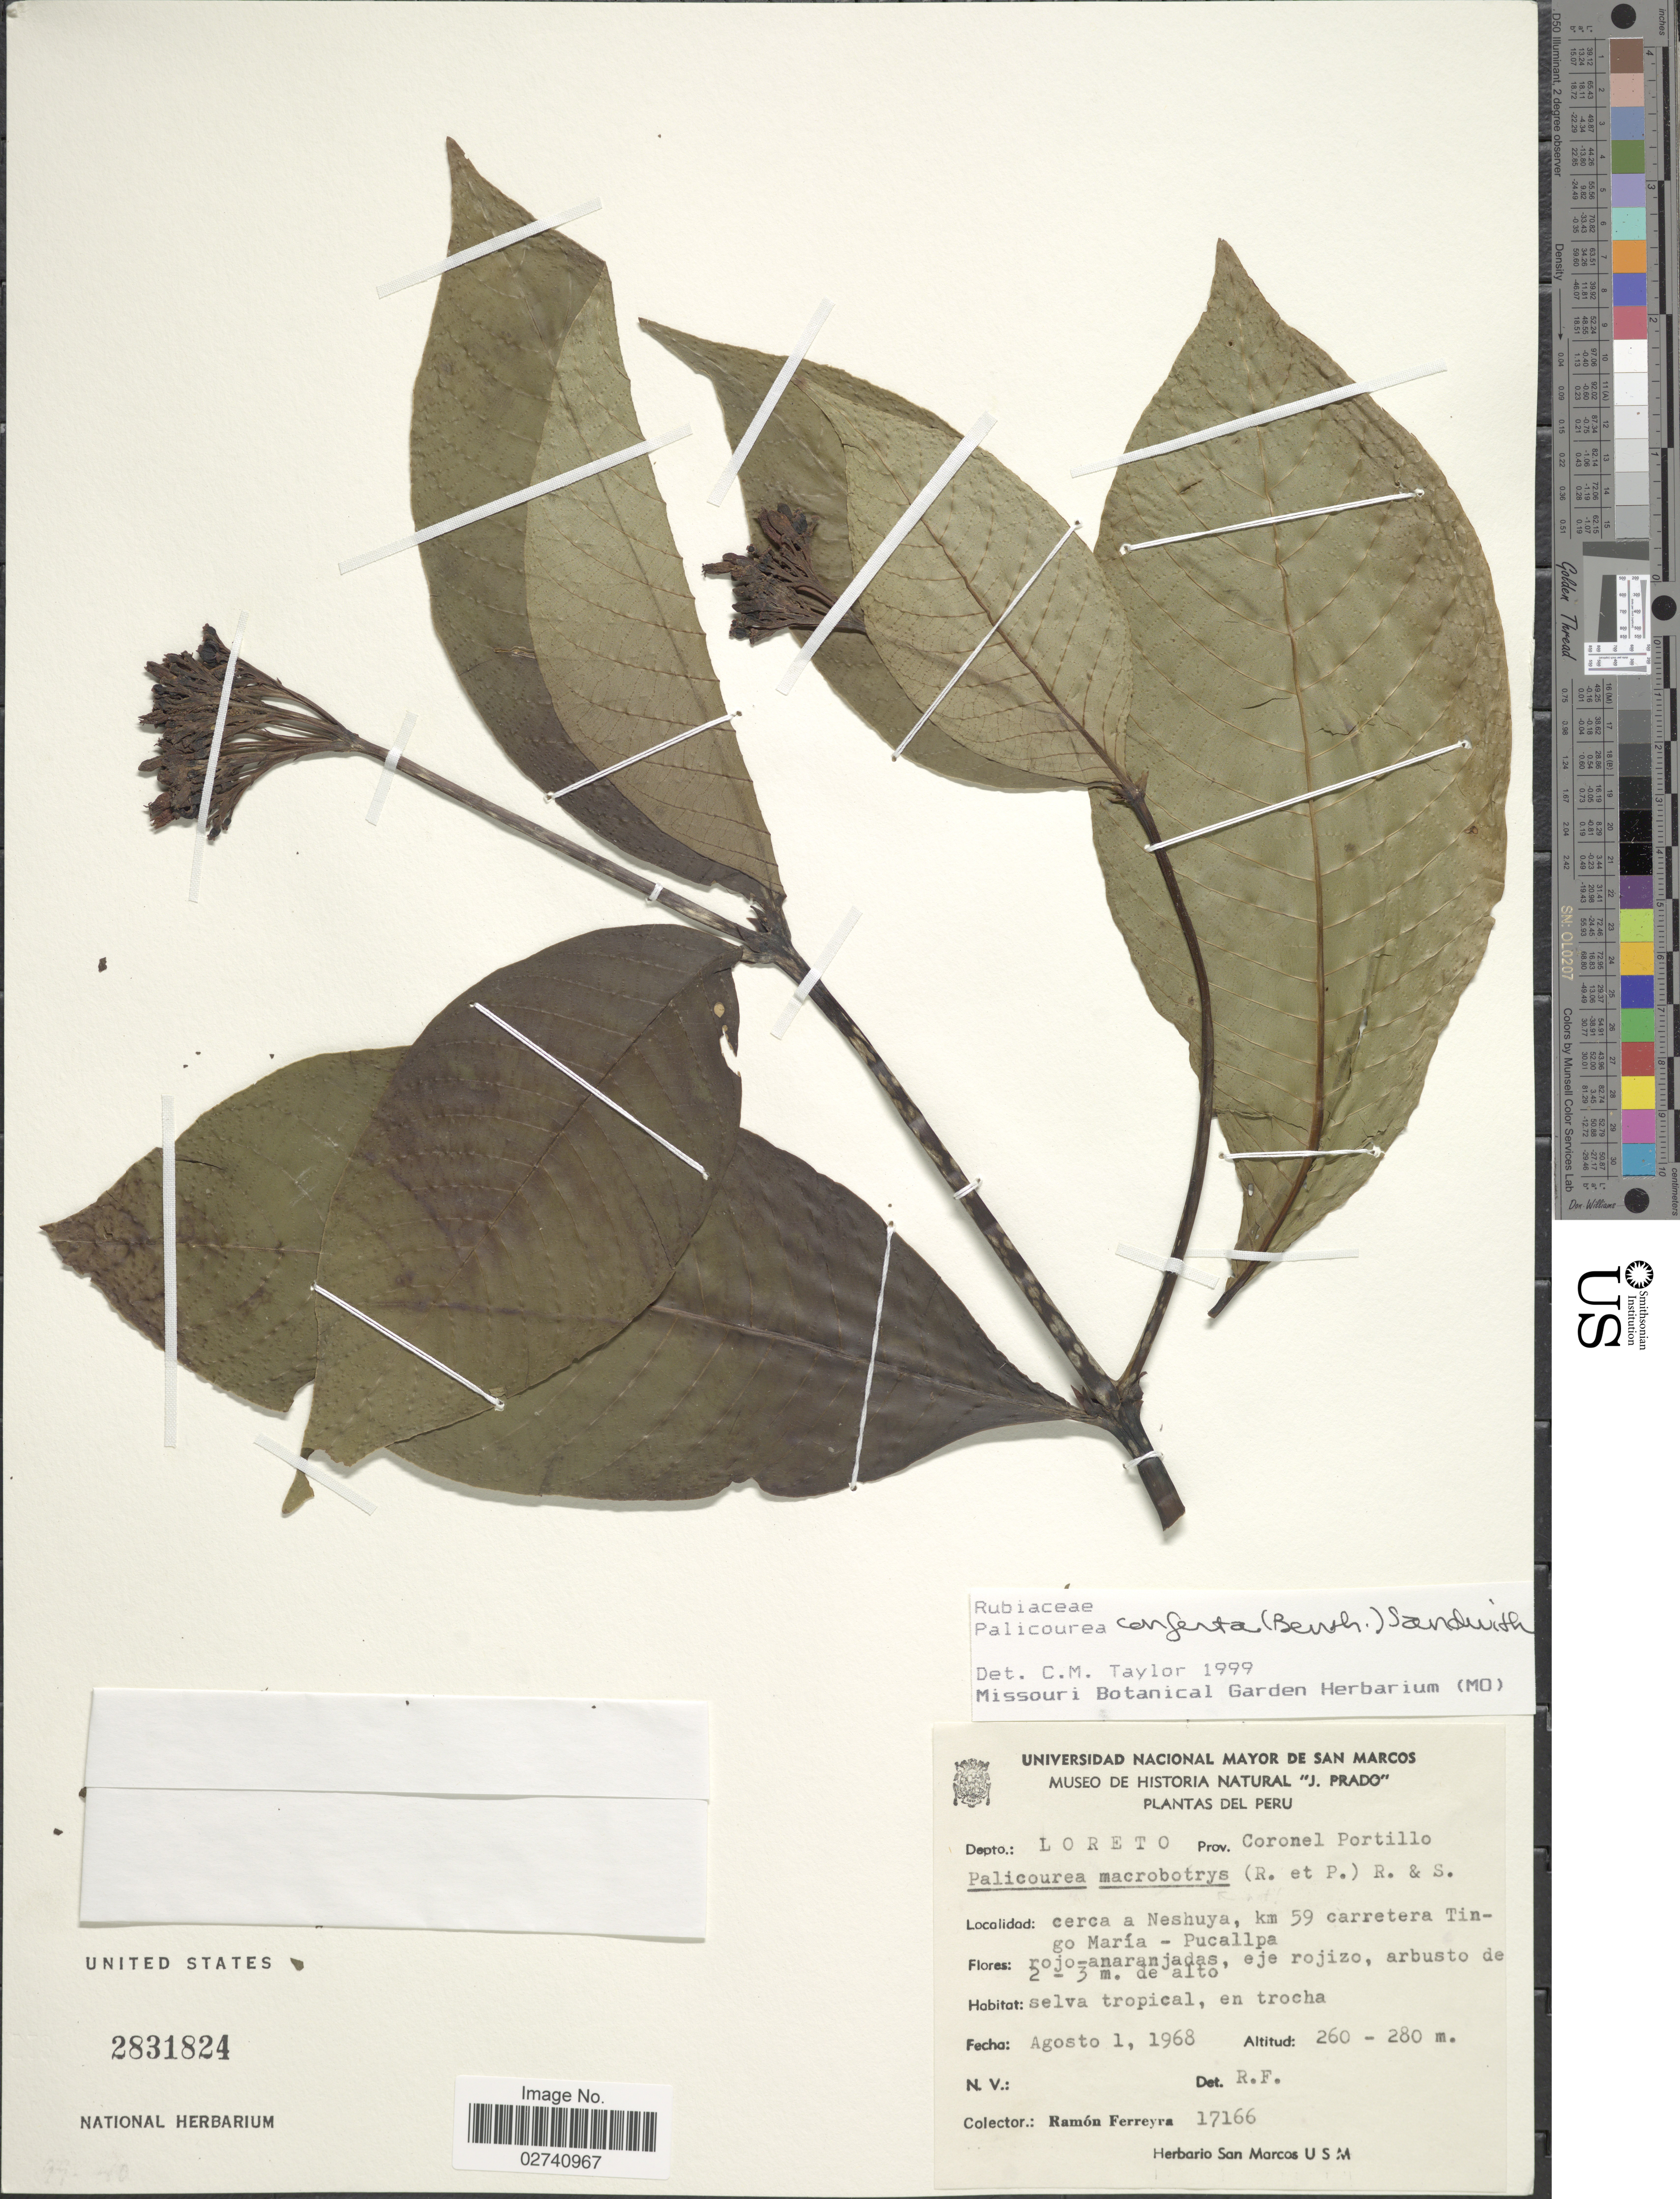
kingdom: Plantae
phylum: Tracheophyta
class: Magnoliopsida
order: Gentianales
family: Rubiaceae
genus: Palicourea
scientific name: Palicourea conferta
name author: (Benth.) Sandwith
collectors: R. A. Ferreyra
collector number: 17166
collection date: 1968-08-01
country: Peru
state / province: Loreto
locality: Prov. Coronel Portillo, cerca a Neshuya, km 59 carretera Tingo Maria-Pucallpa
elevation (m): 260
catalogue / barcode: US 2831824